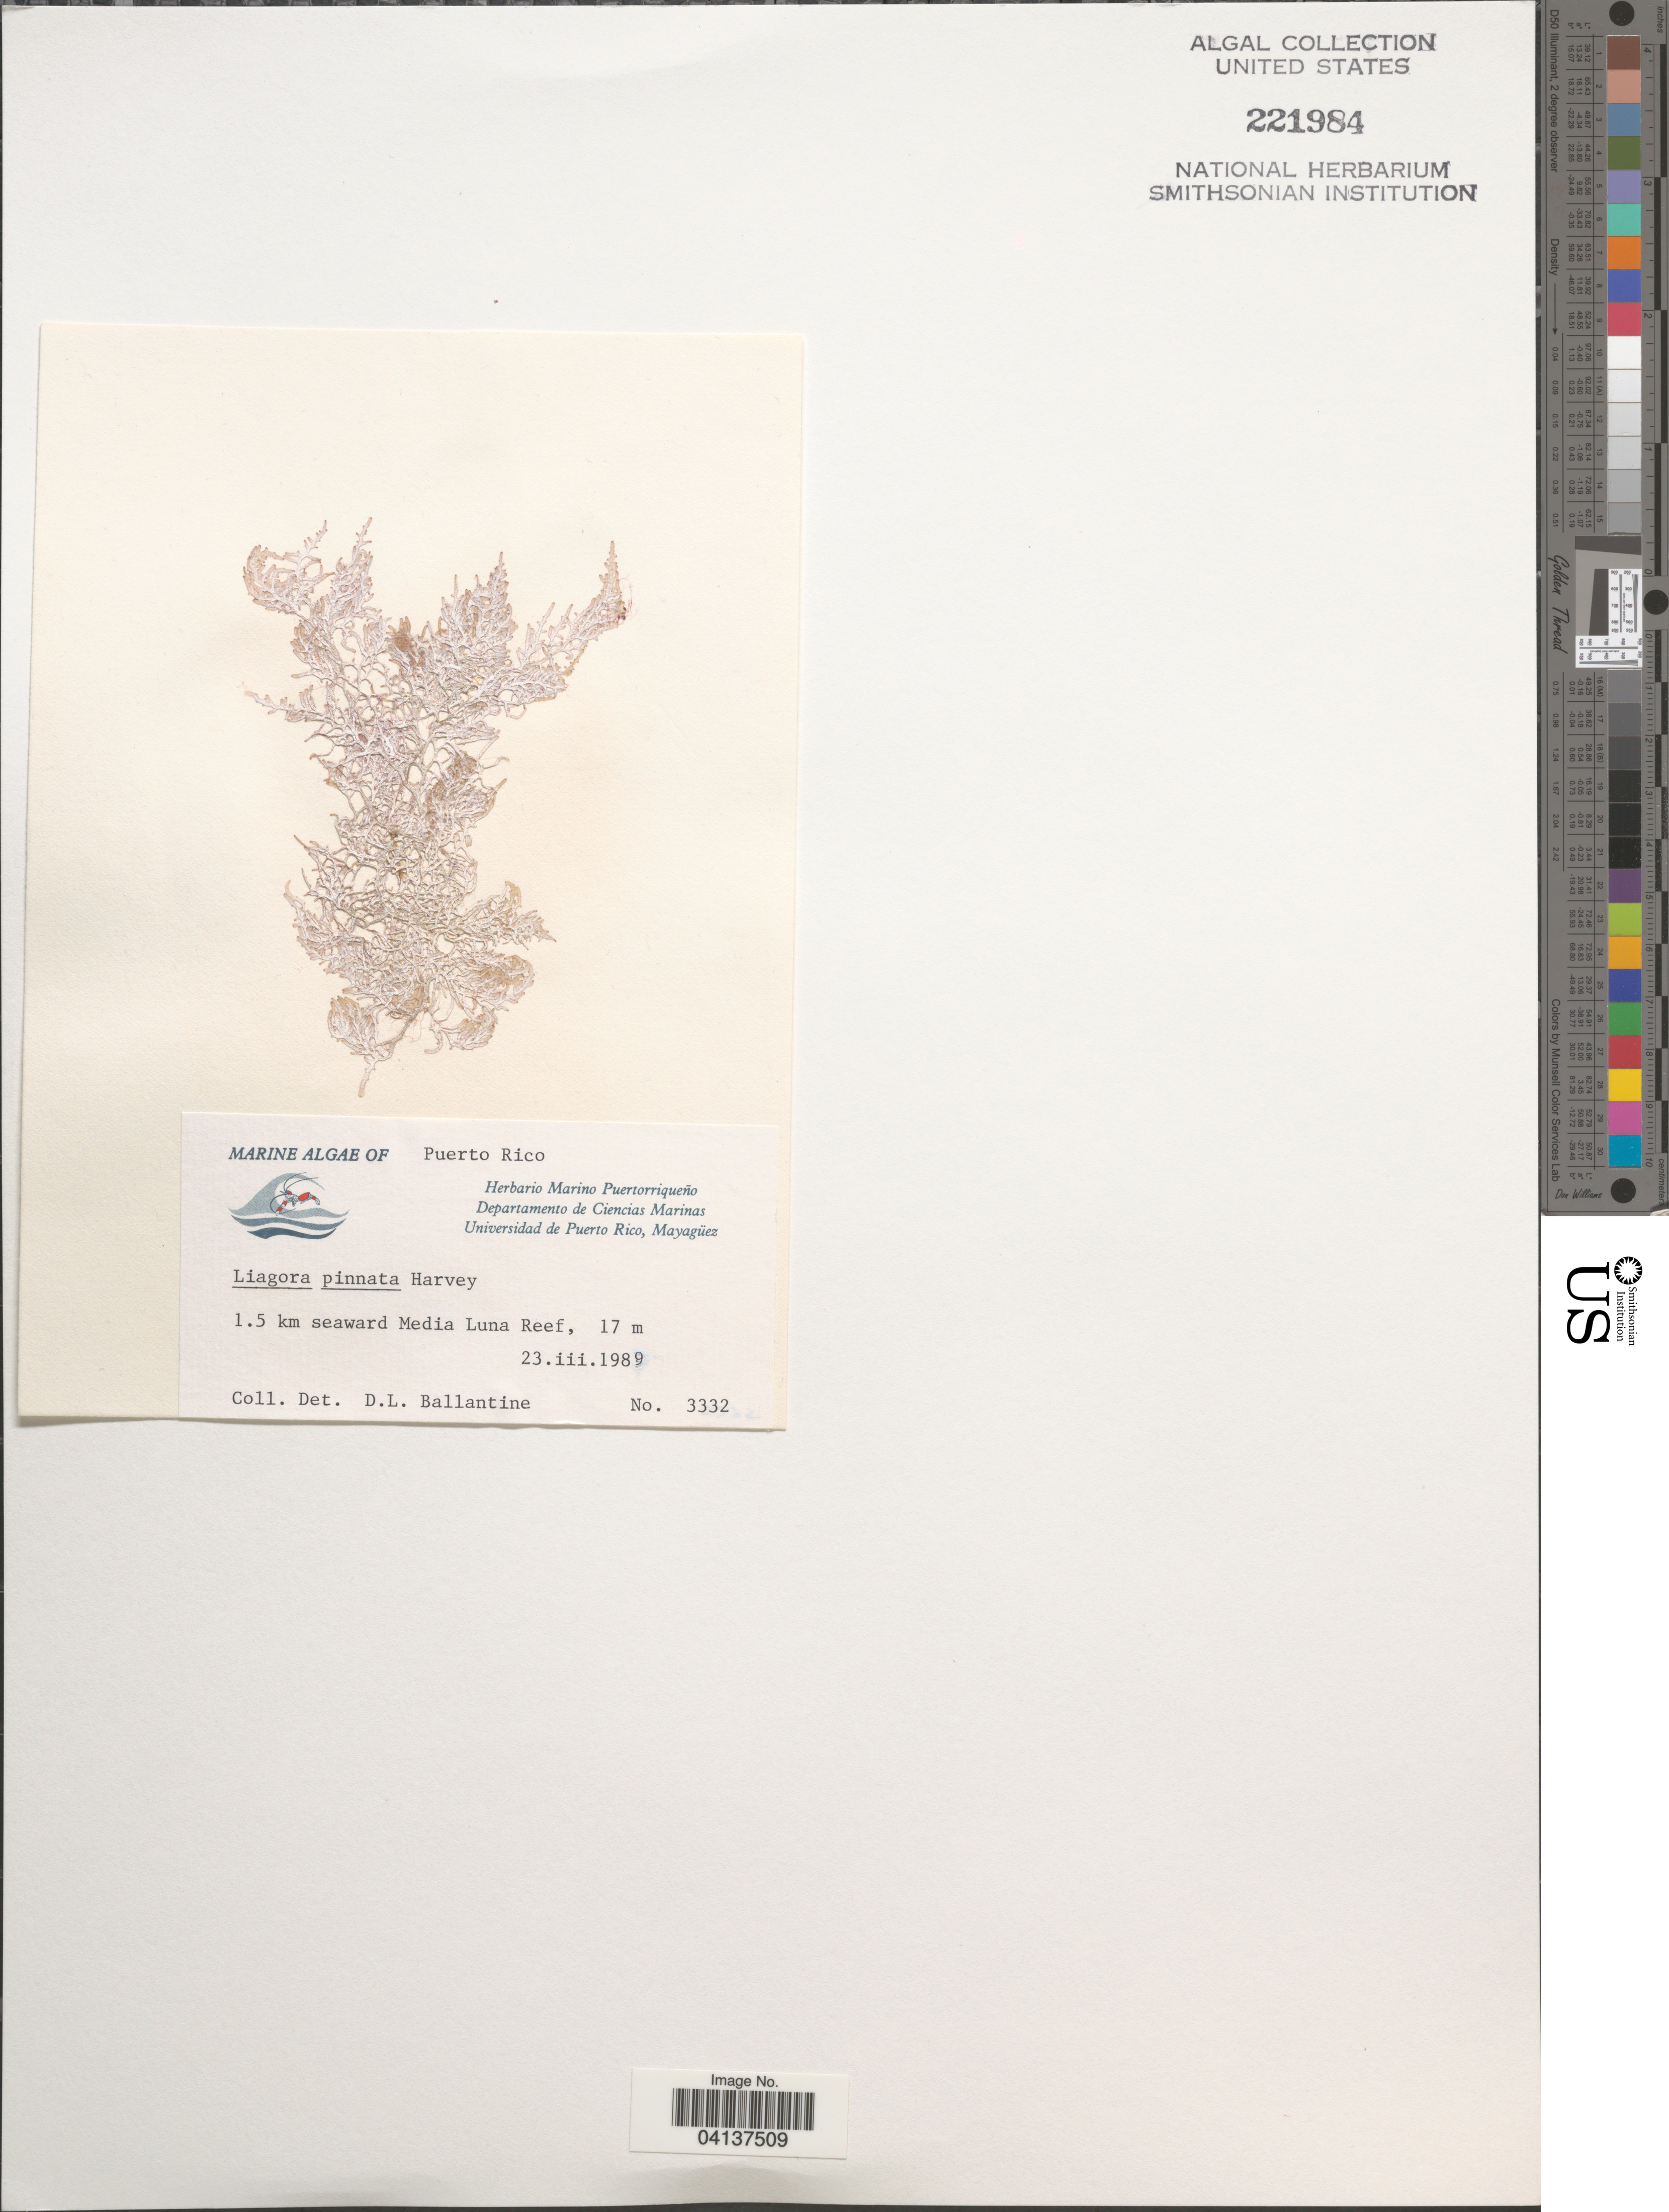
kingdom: Plantae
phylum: Rhodophyta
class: Florideophyceae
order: Nemaliales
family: Liagoraceae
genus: Liagora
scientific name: Liagora pinnata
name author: Harv.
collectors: D.L. Ballantine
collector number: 3332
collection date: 1989-03-23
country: Puerto Rico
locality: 1.5 km seaward Media Luna Reef.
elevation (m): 17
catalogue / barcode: US 221984